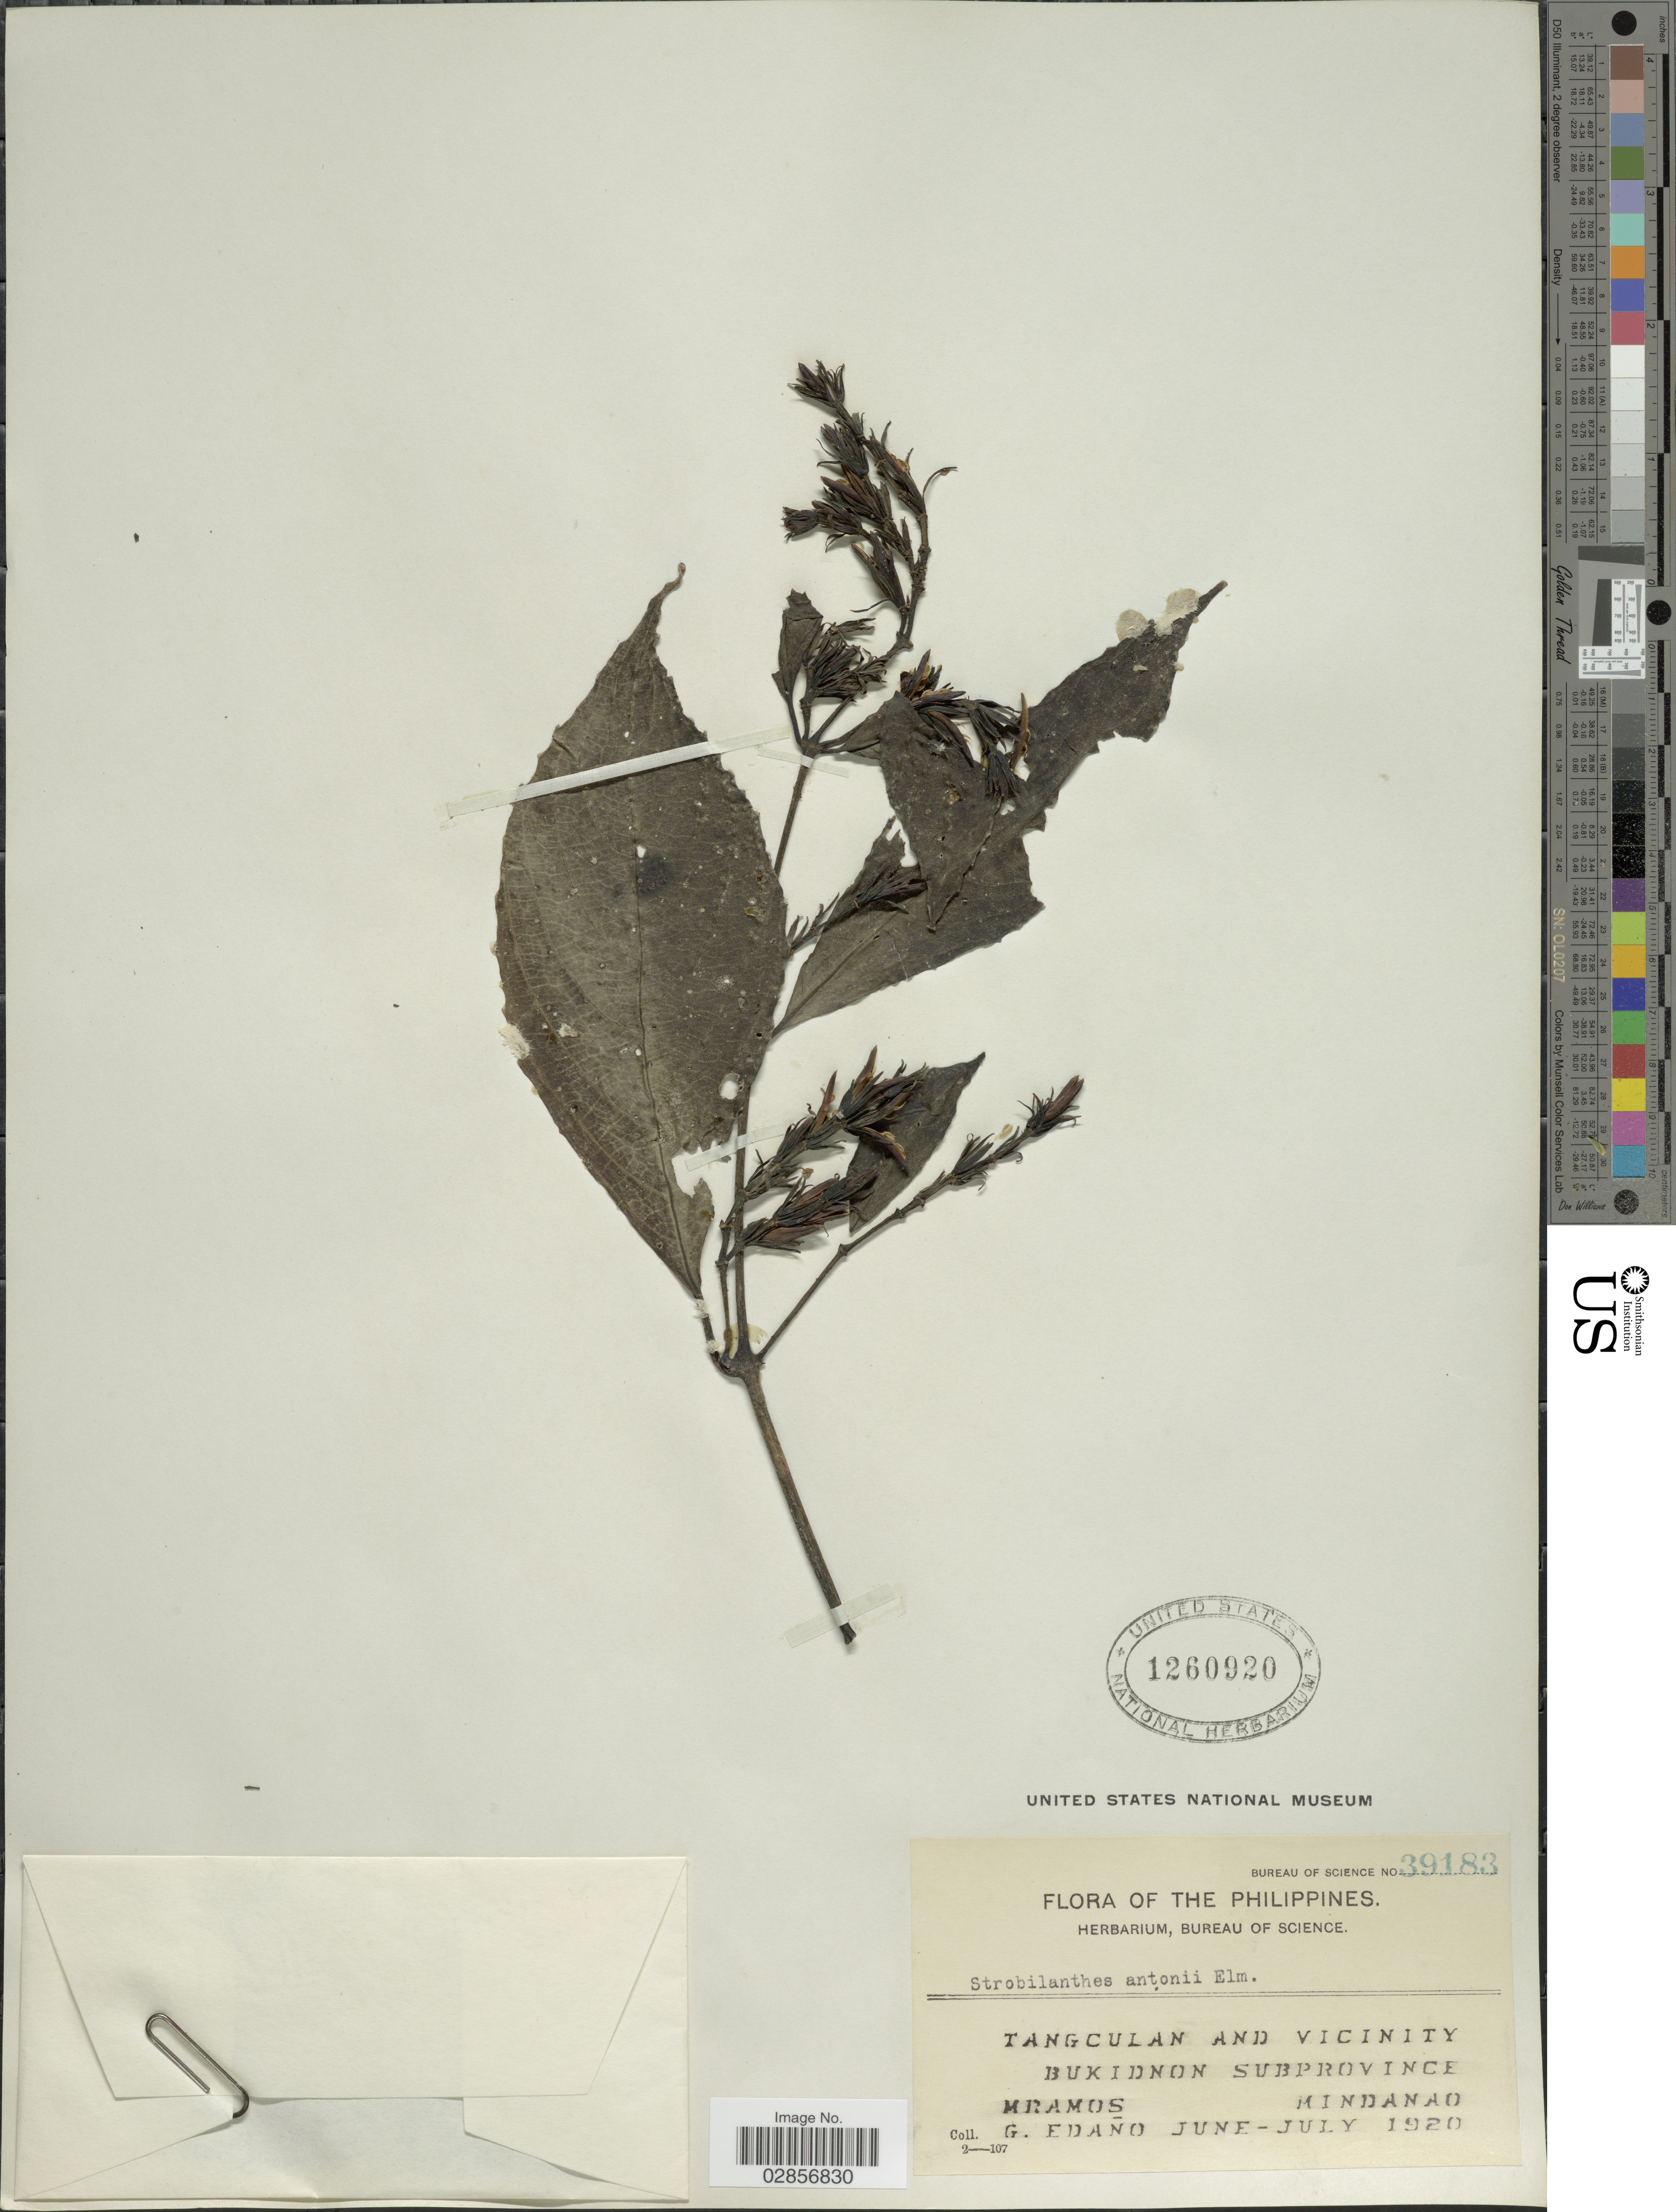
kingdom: Plantae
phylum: Tracheophyta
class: Magnoliopsida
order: Lamiales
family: Acanthaceae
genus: Strobilanthes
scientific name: Strobilanthes antonii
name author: Elmer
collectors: M. Ramos & G. Edaño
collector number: Bureau of Science 39183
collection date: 1920-06/1920-07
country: Philippines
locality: Tangculan and vicinity. Bukidnon Subprovince. Mindanao.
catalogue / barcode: US 1260920